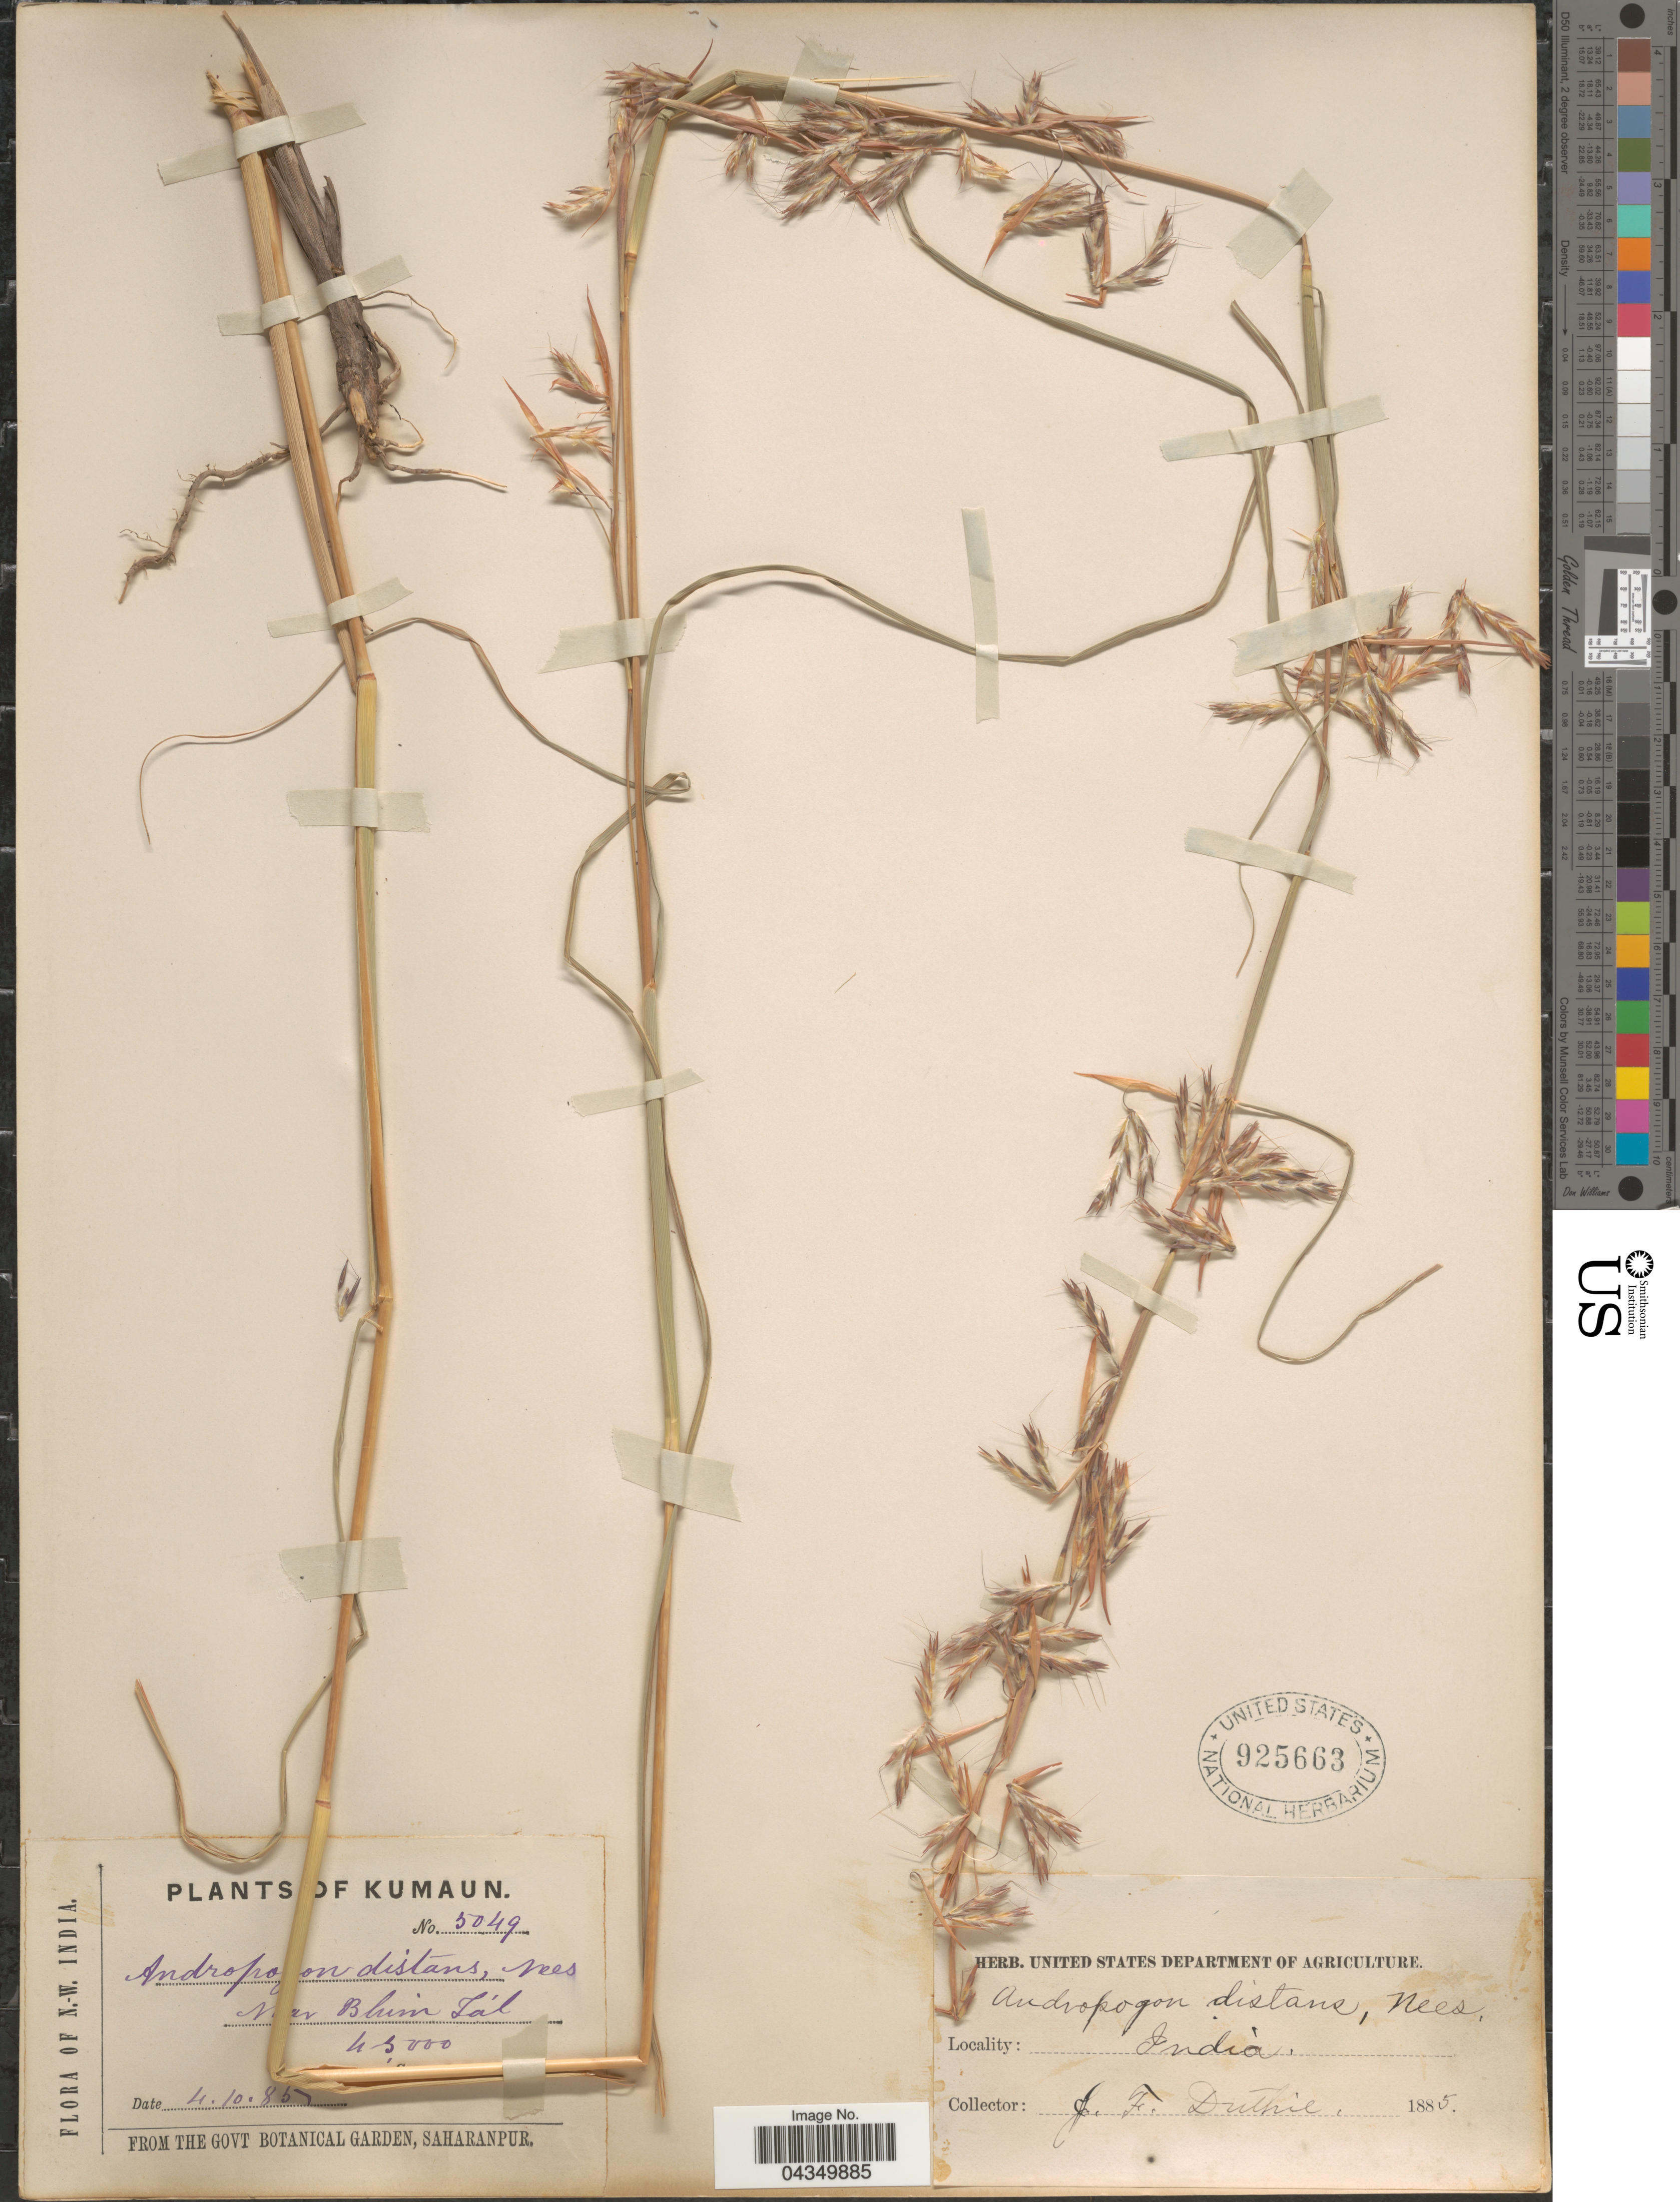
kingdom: Plantae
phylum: Tracheophyta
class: Liliopsida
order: Poales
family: Poaceae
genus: Cymbopogon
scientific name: Cymbopogon distans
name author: (Nees ex Steud.) Willd.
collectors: J. F. Duthie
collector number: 5049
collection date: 1885-10-04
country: India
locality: N.W. India. Kumaun. Near Bhim Tál.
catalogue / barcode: US 925663